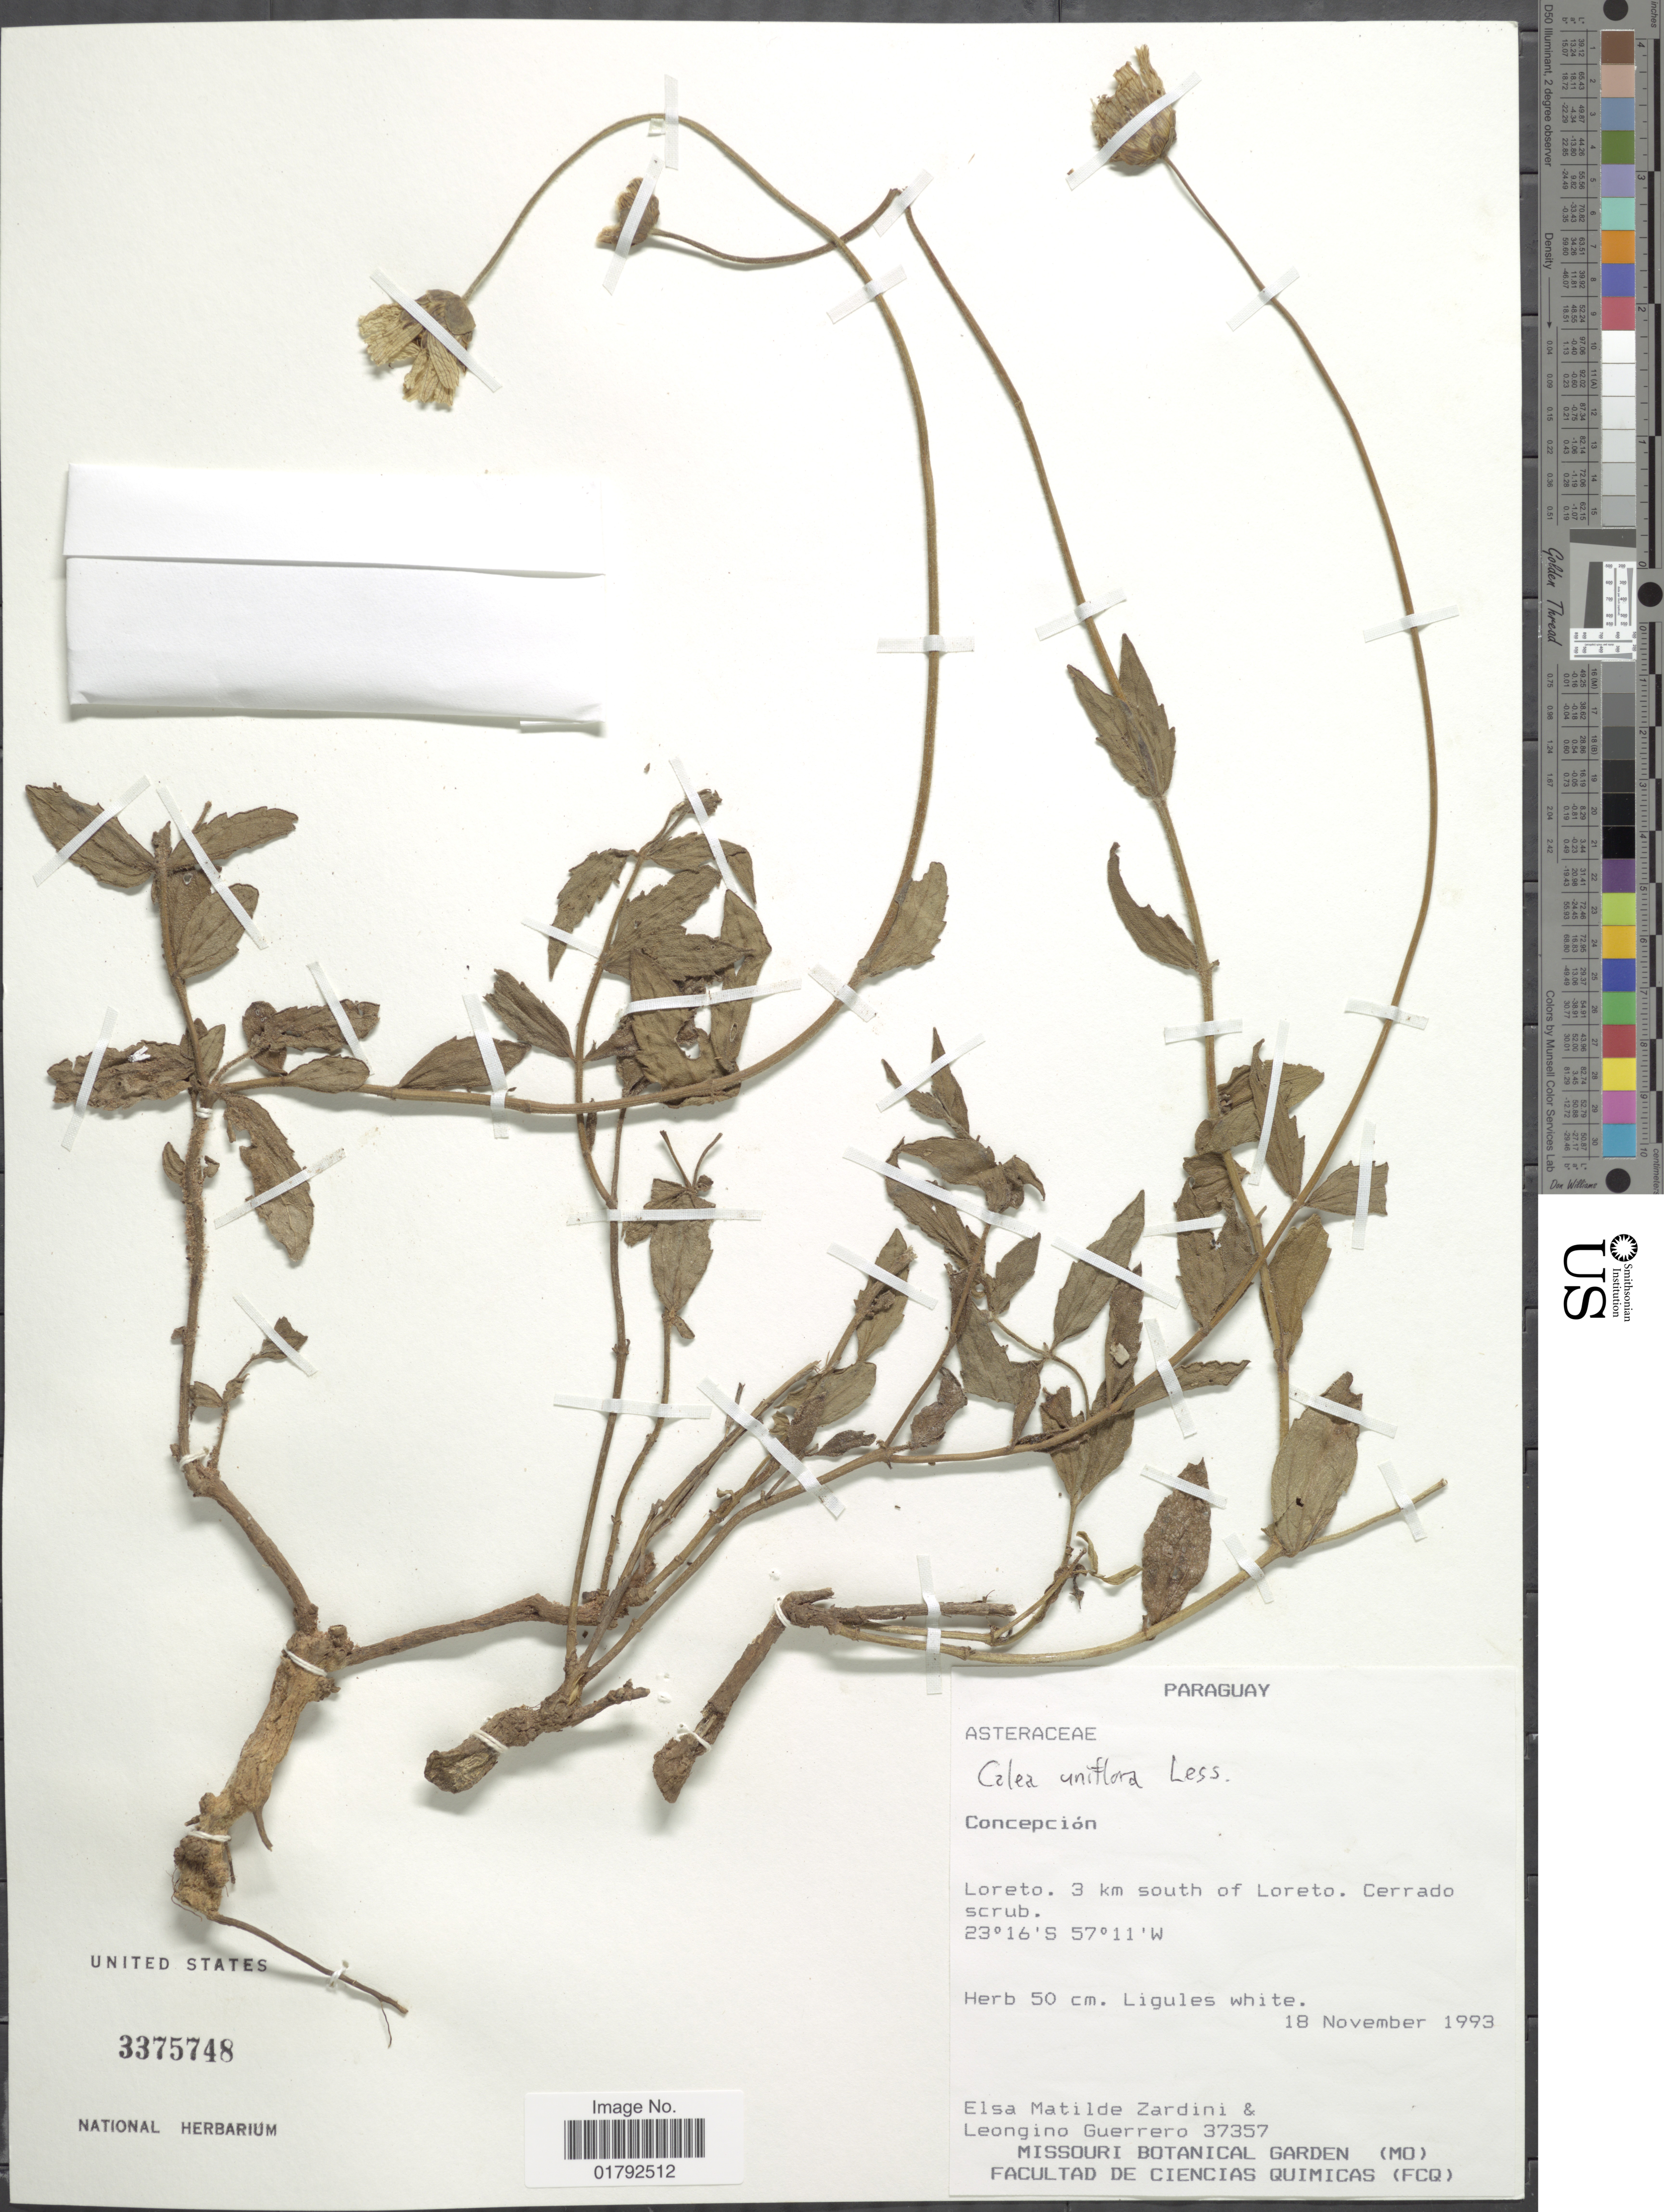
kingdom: Plantae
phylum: Tracheophyta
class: Magnoliopsida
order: Asterales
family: Asteraceae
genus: Calea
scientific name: Calea bakeriana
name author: Chodat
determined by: Bueno, Vinicius Resende, (ICN), Universidade Federal do Rio Grande do Sul (BRAZIL)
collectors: E. M. Zardini & L. Guerrero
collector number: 37357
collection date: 1993-11-18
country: Paraguay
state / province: Concepcion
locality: Loreto, 3 km south of Loreto.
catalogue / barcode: US 3375748